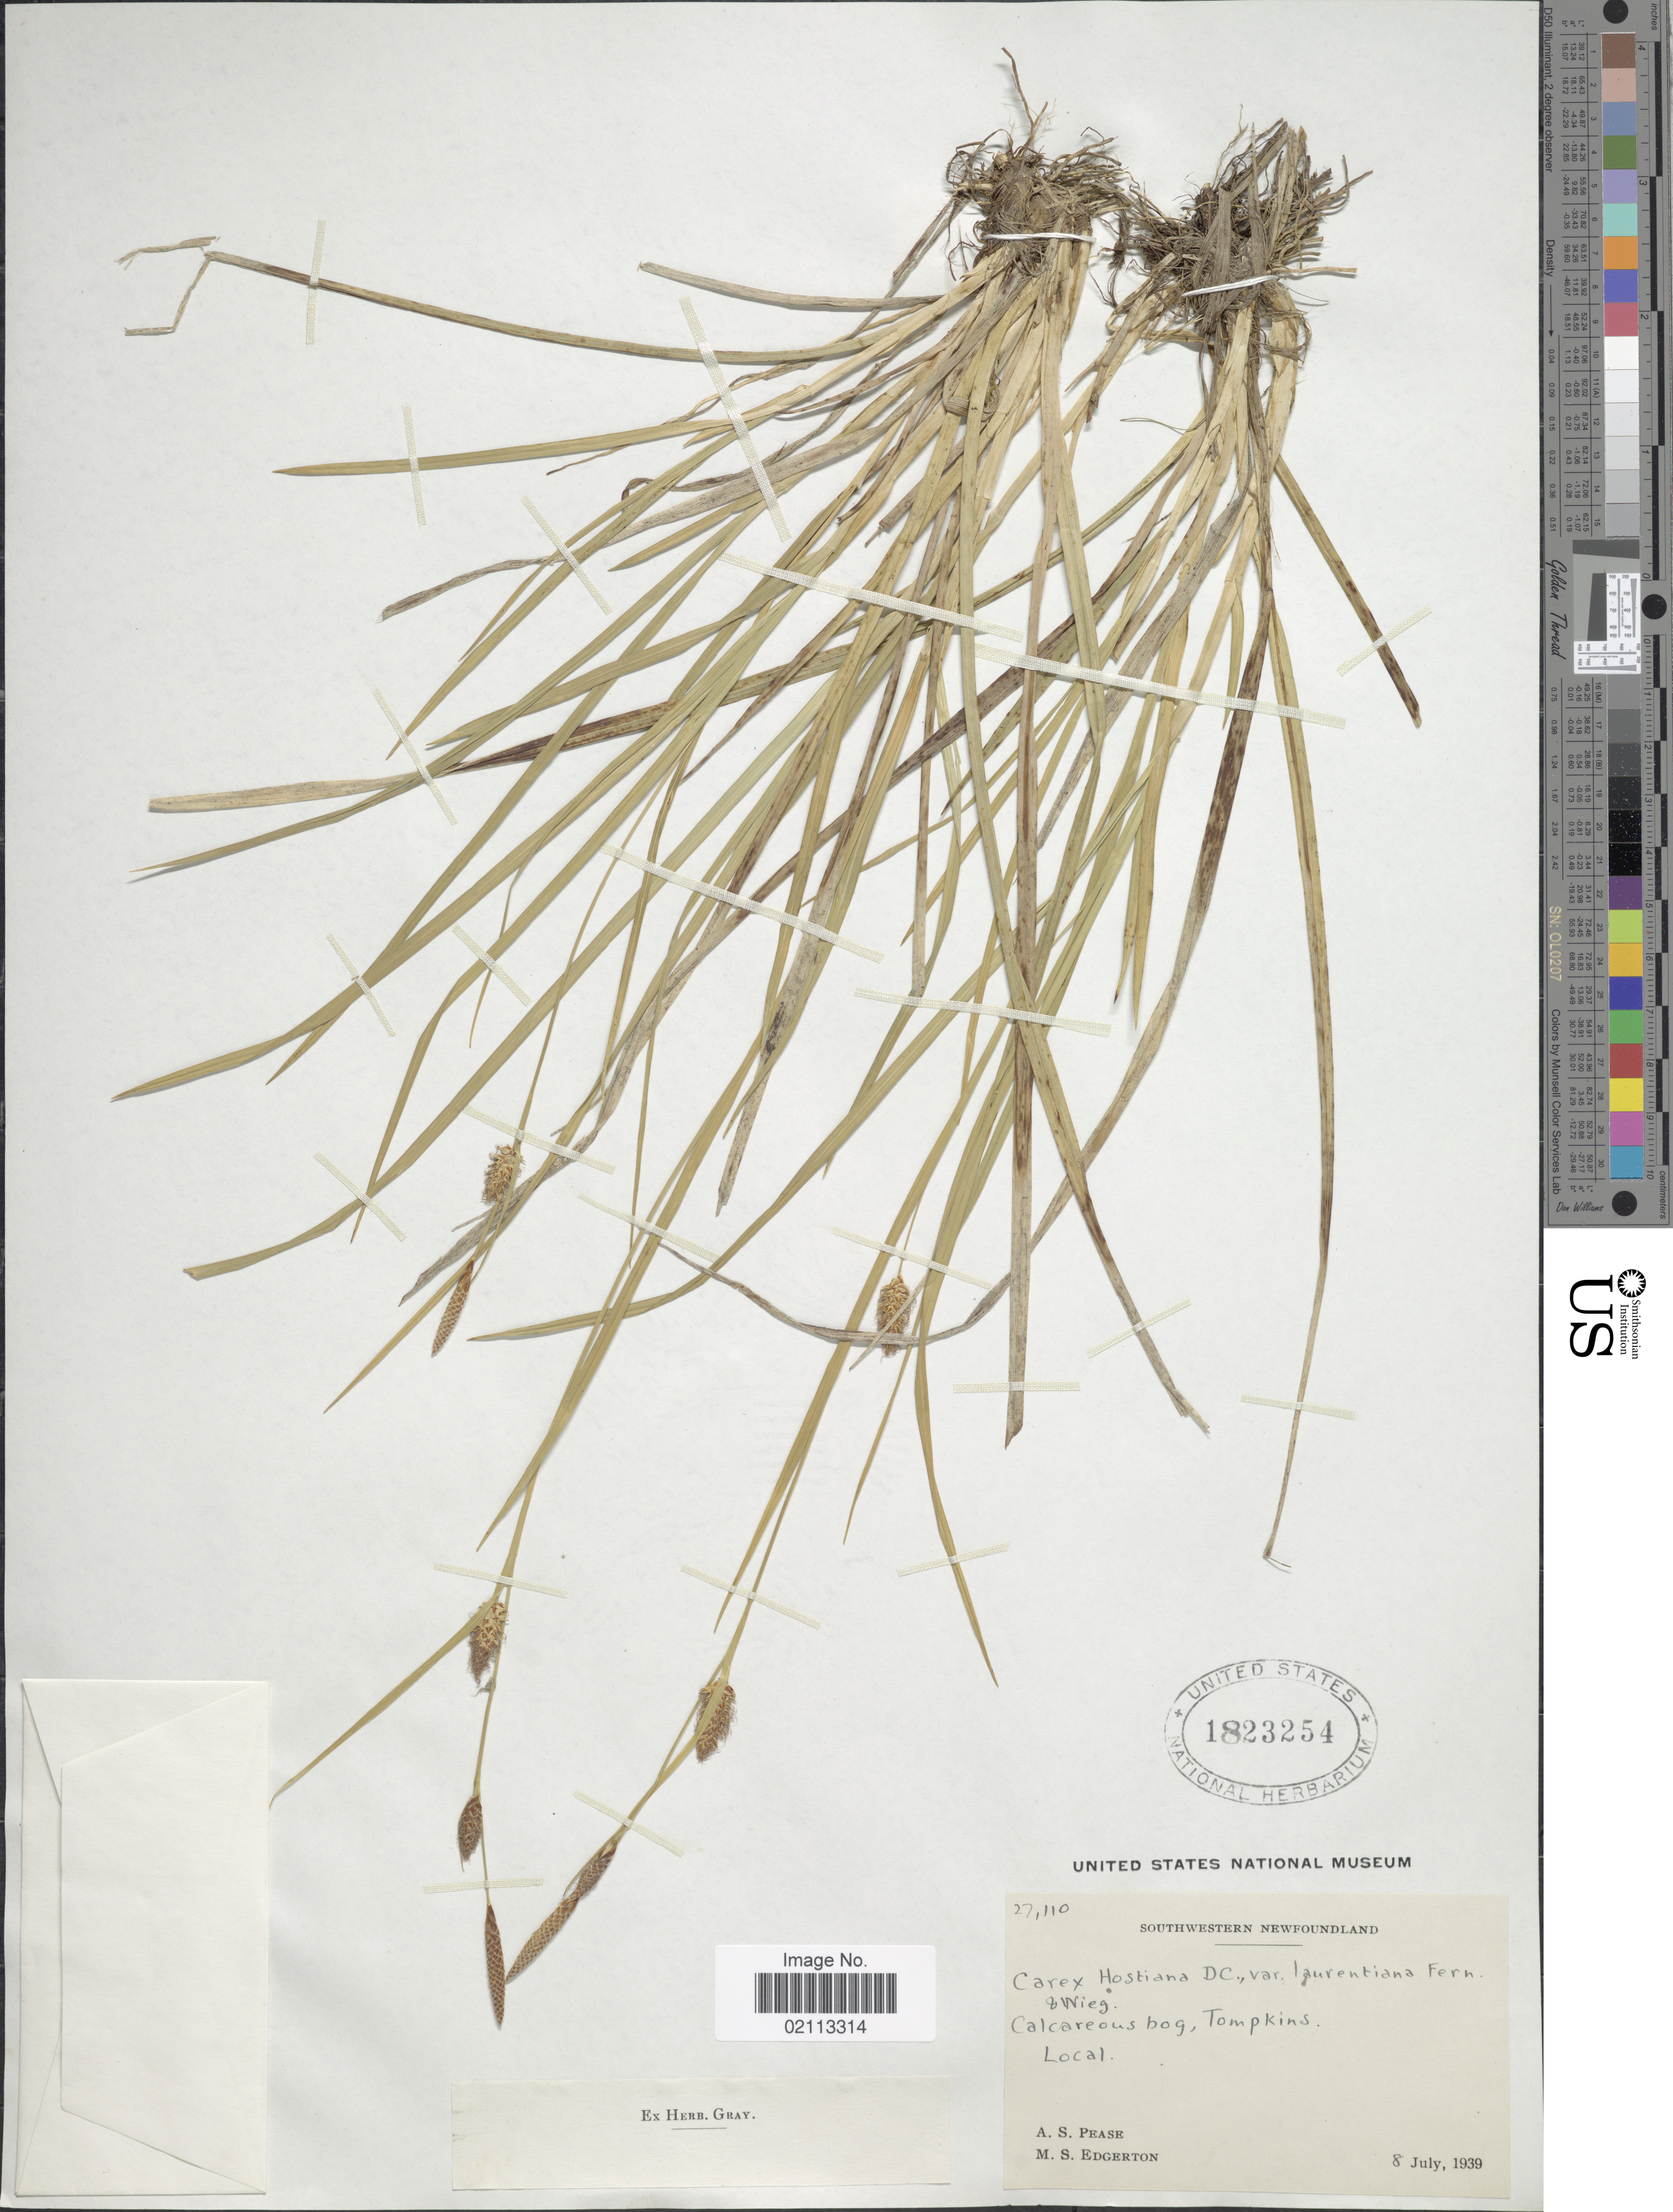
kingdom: Plantae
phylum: Tracheophyta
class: Liliopsida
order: Poales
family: Cyperaceae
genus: Carex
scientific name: Carex hostiana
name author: DC.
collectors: A. S. Pease & M. Edgerton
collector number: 27110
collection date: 1939-07-08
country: Canada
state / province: Newfoundland and Labrador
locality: Southwestern Newfoundland, Calcareous bog, Tompkins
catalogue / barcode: US 1823254